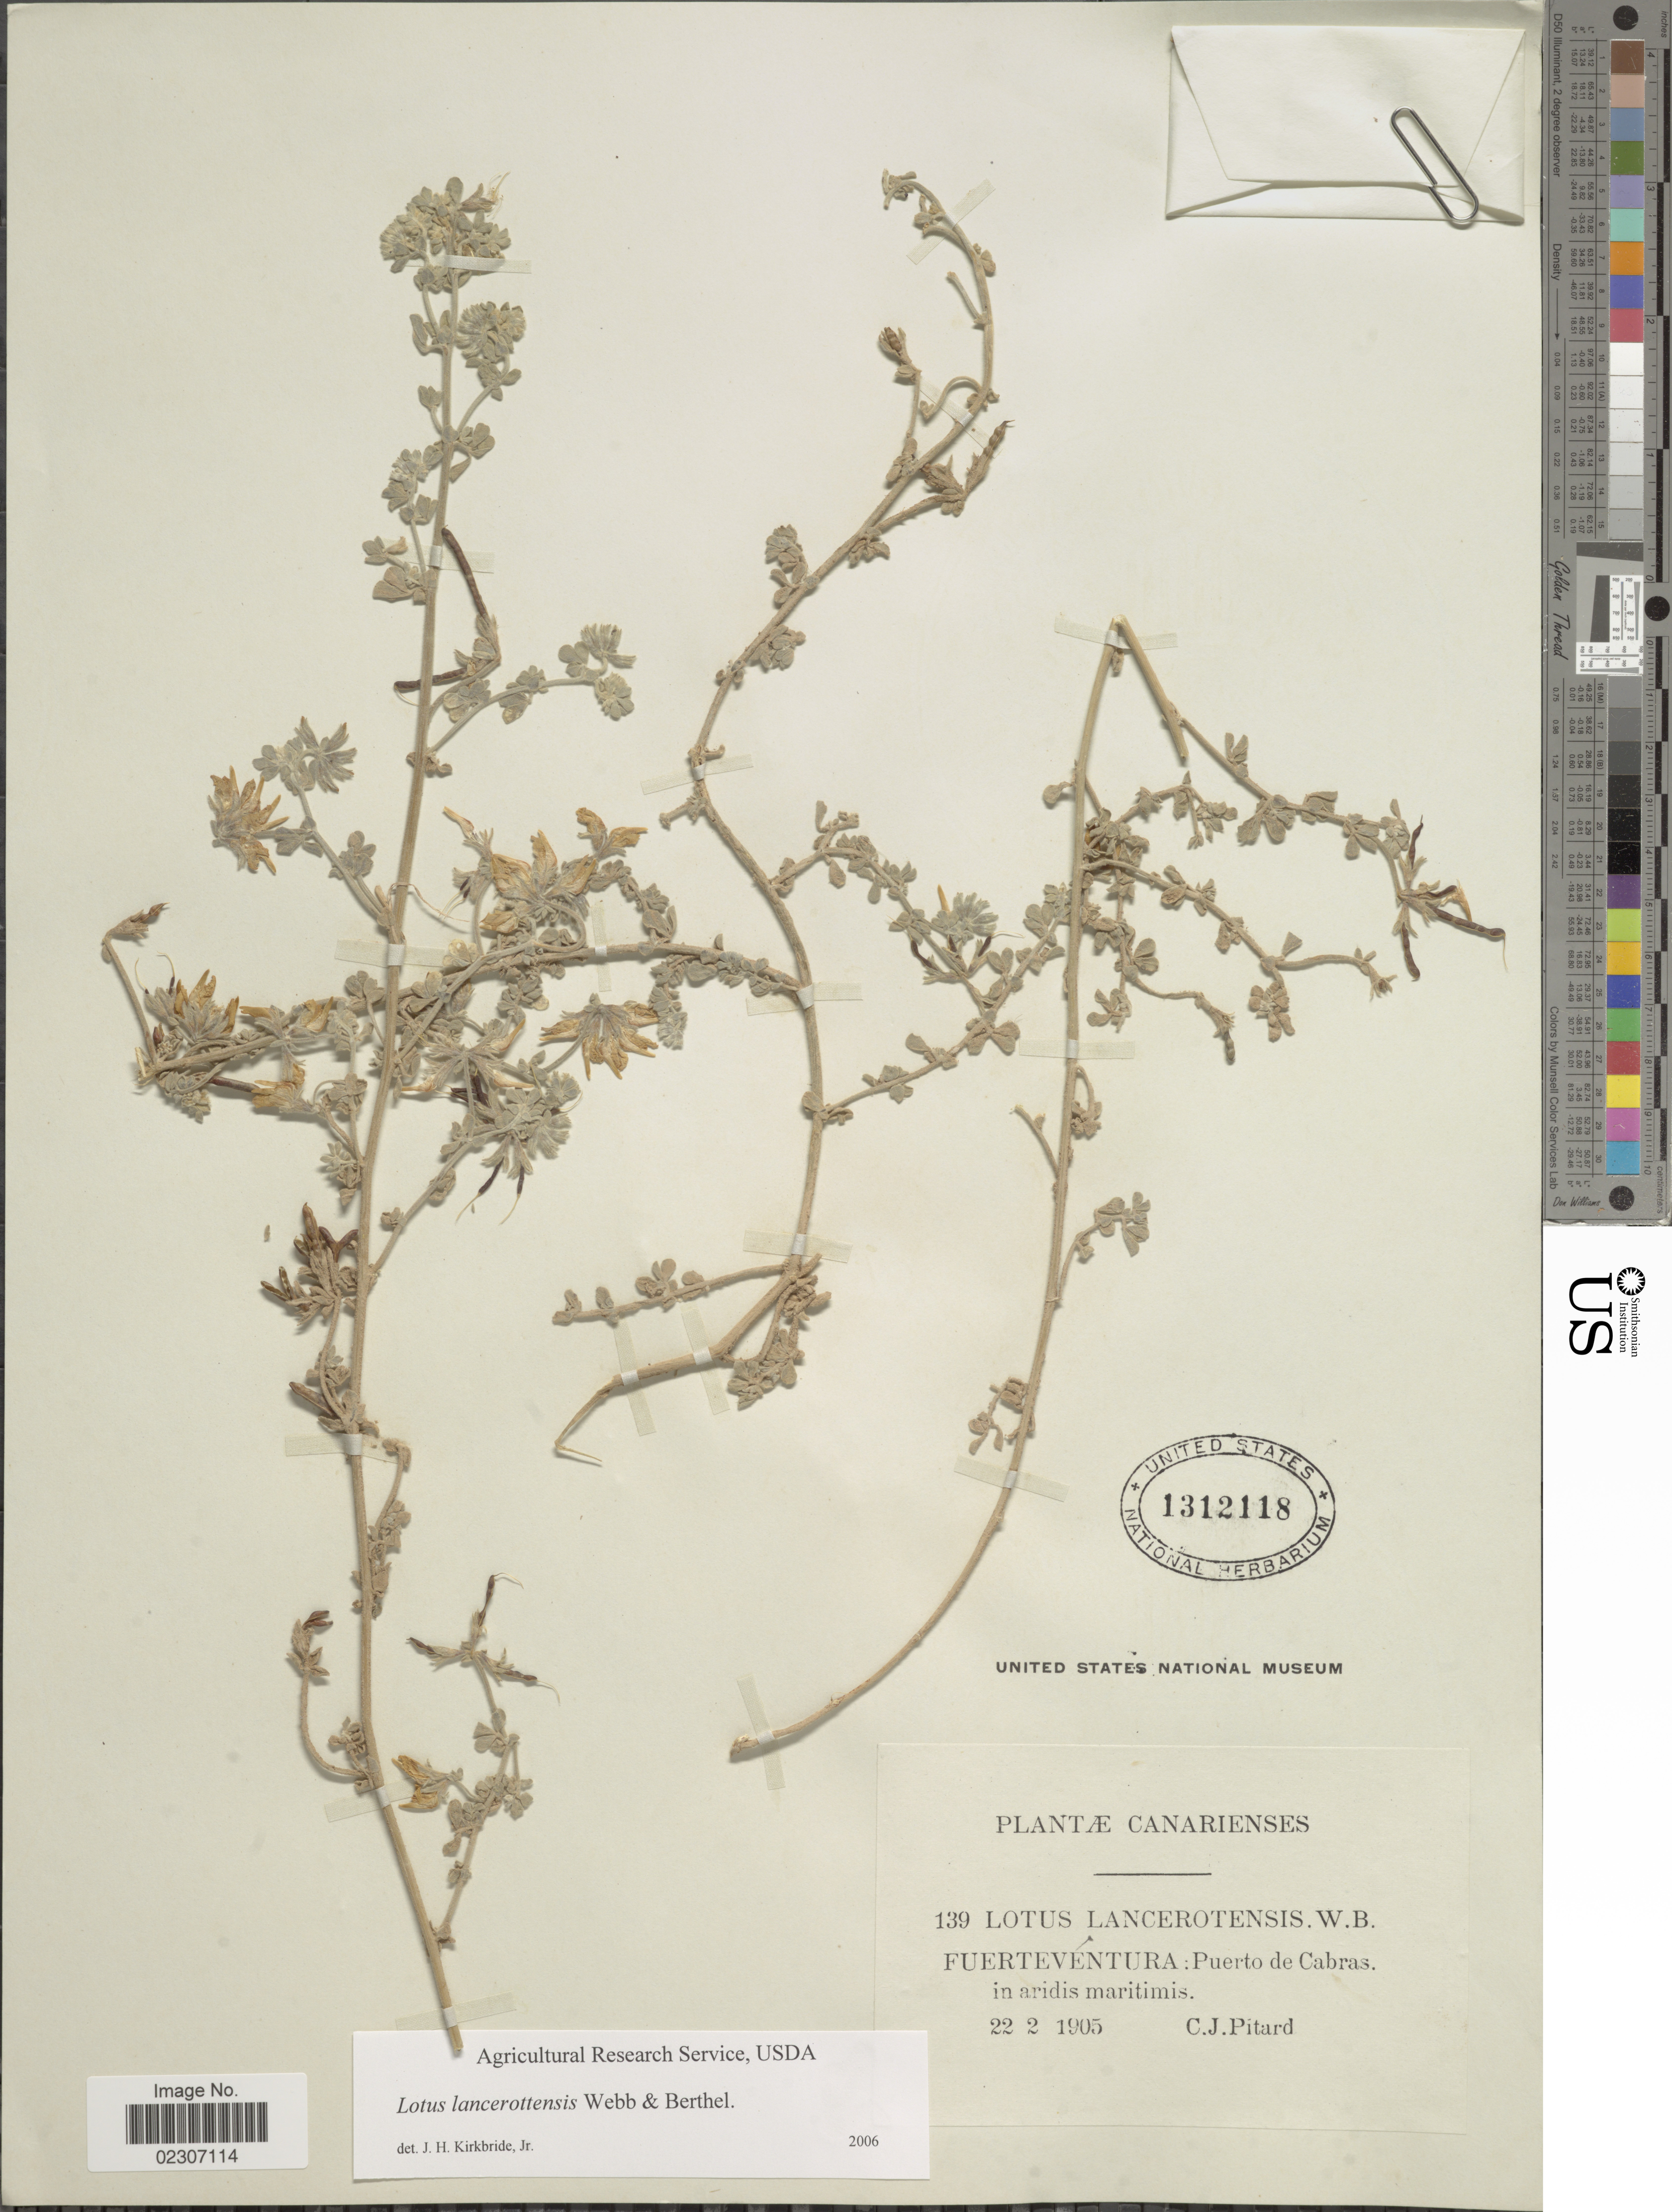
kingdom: Plantae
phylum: Tracheophyta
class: Magnoliopsida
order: Fabales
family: Fabaceae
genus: Lotus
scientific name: Lotus lancerottensis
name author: Webb & Berthel.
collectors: C. Pitard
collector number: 139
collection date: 1905-02-22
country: Spain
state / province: Canarias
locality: Canarienses, Fuerteventura: Puerto de Cabras in aridis maritimis.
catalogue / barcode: US 1312118